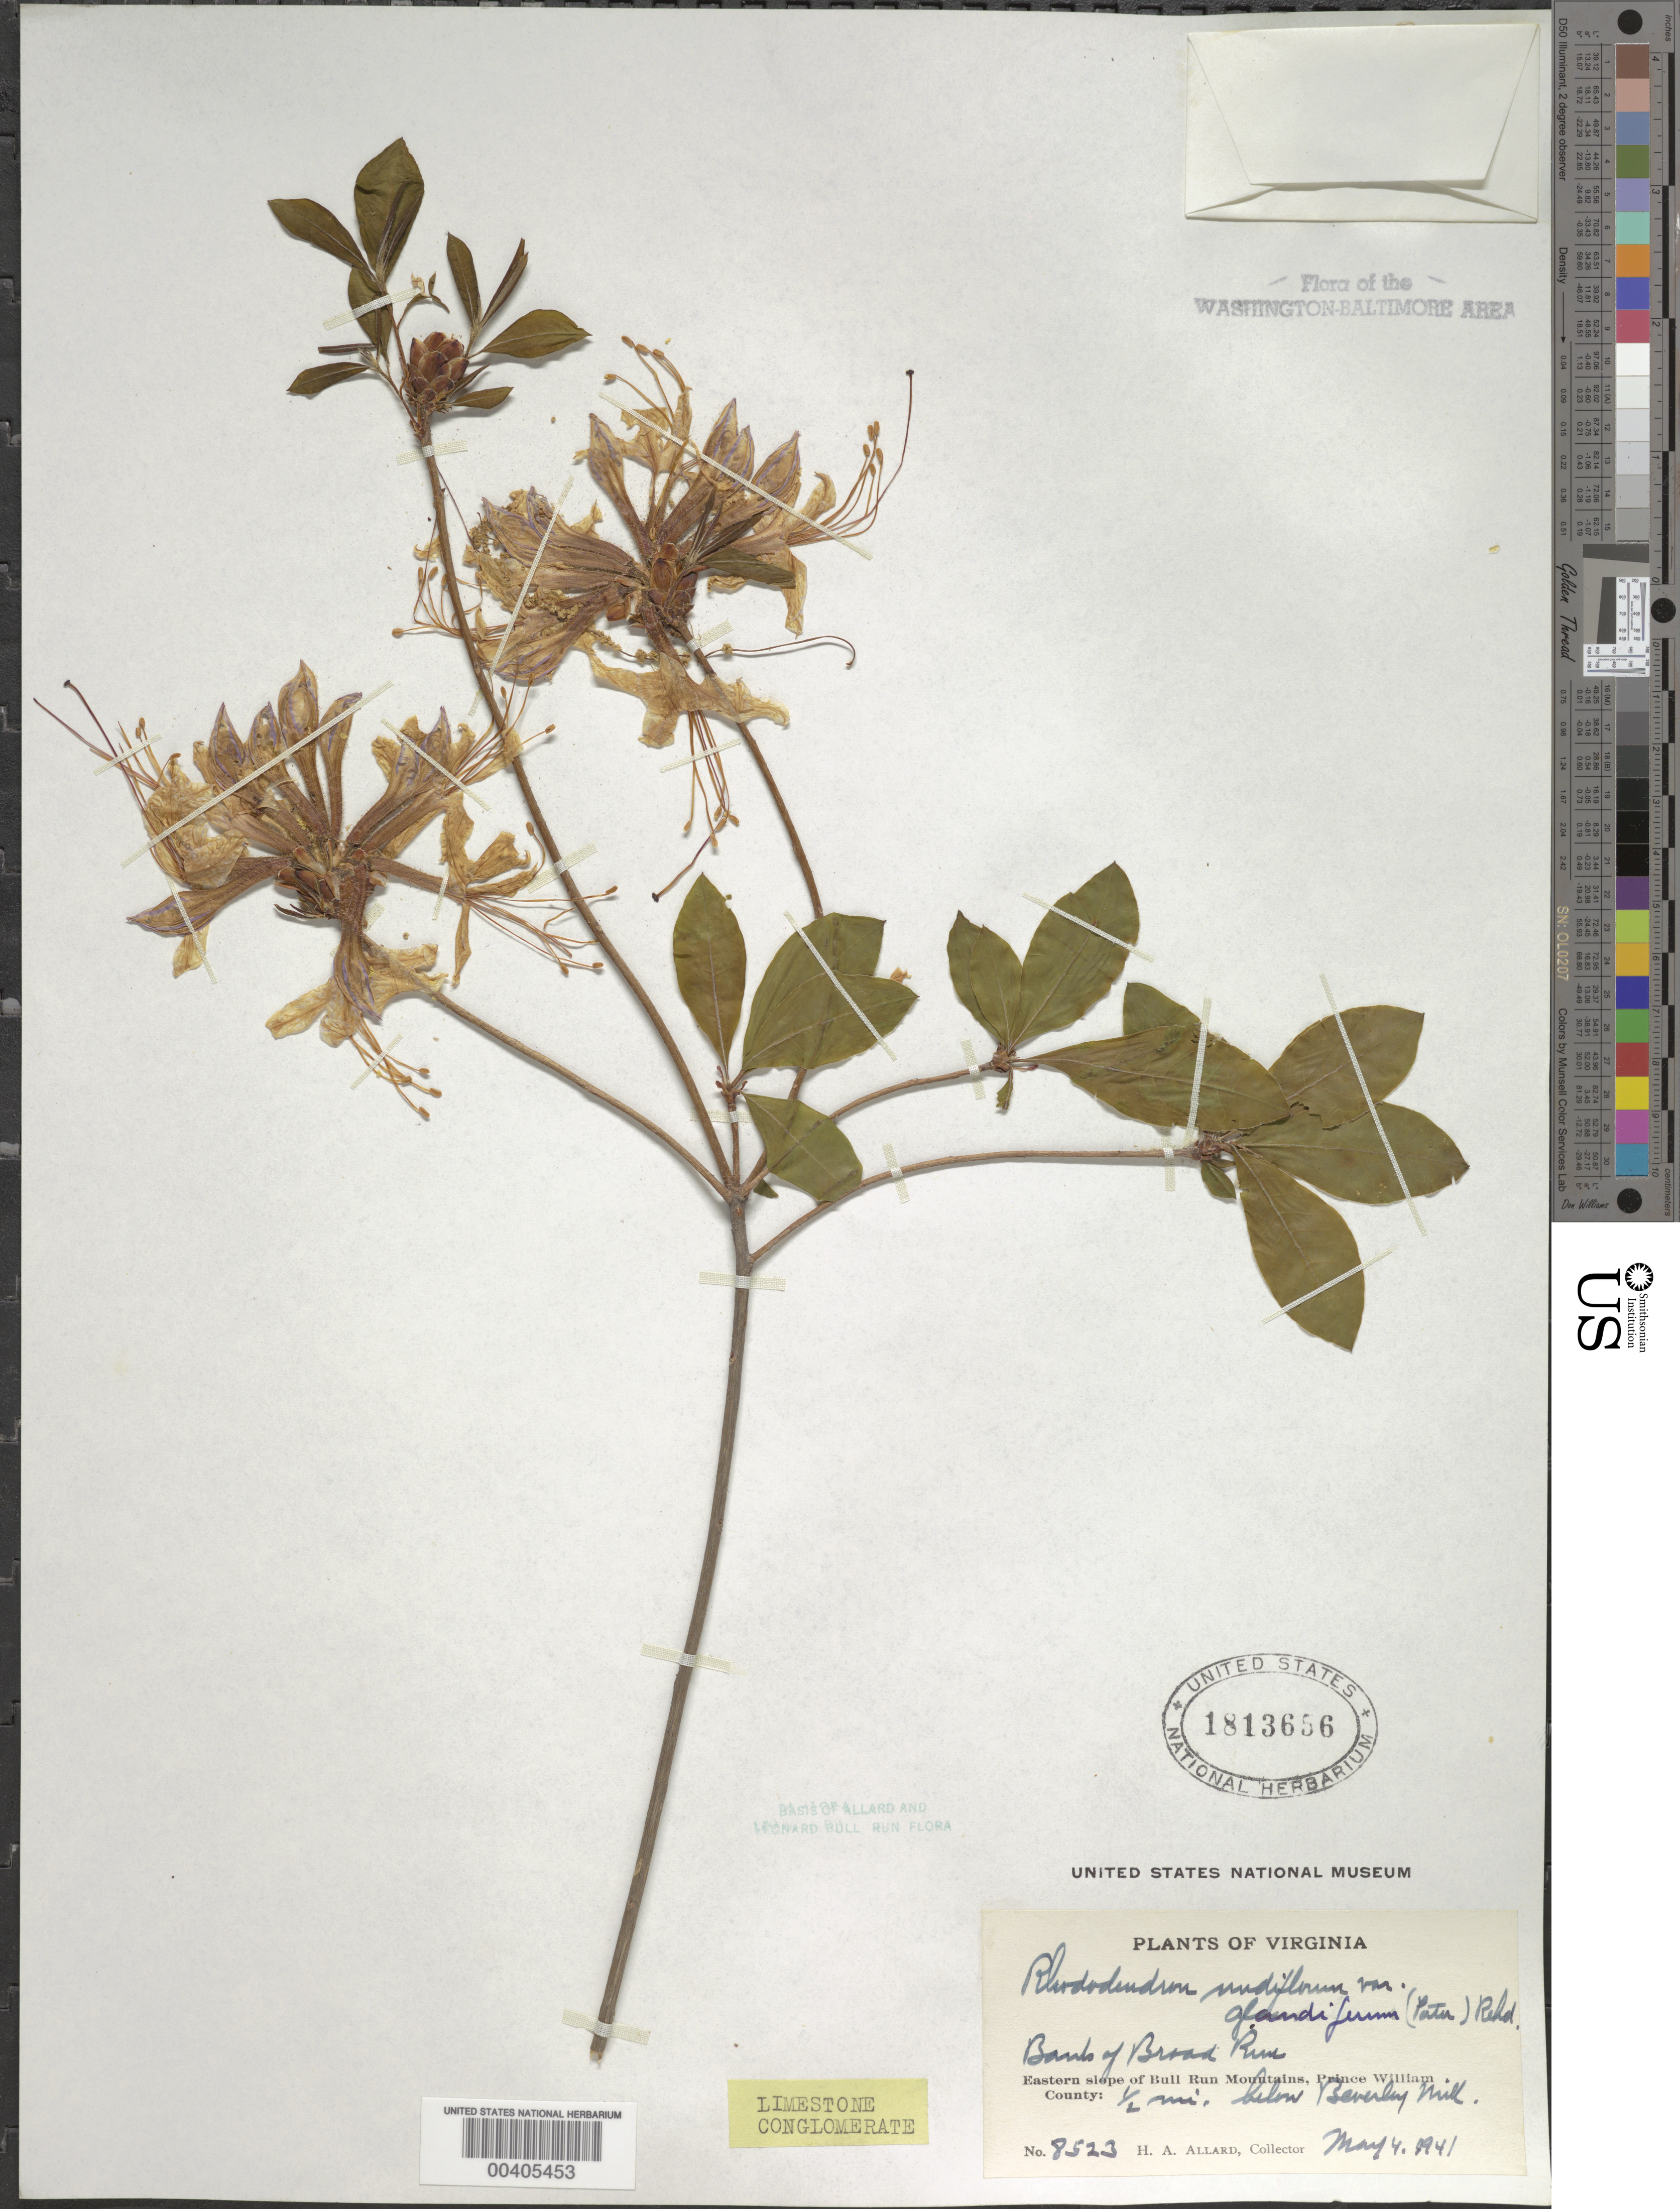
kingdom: Plantae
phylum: Tracheophyta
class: Magnoliopsida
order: Ericales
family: Ericaceae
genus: Rhododendron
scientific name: Rhododendron periclymenoides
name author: (Michx.) Shinners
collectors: H. A. Allard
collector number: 8523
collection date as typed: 04 May 1941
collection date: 1941-05-04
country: United States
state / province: Virginia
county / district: Prince William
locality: Broad Run below Beverley Mill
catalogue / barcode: US 1813656